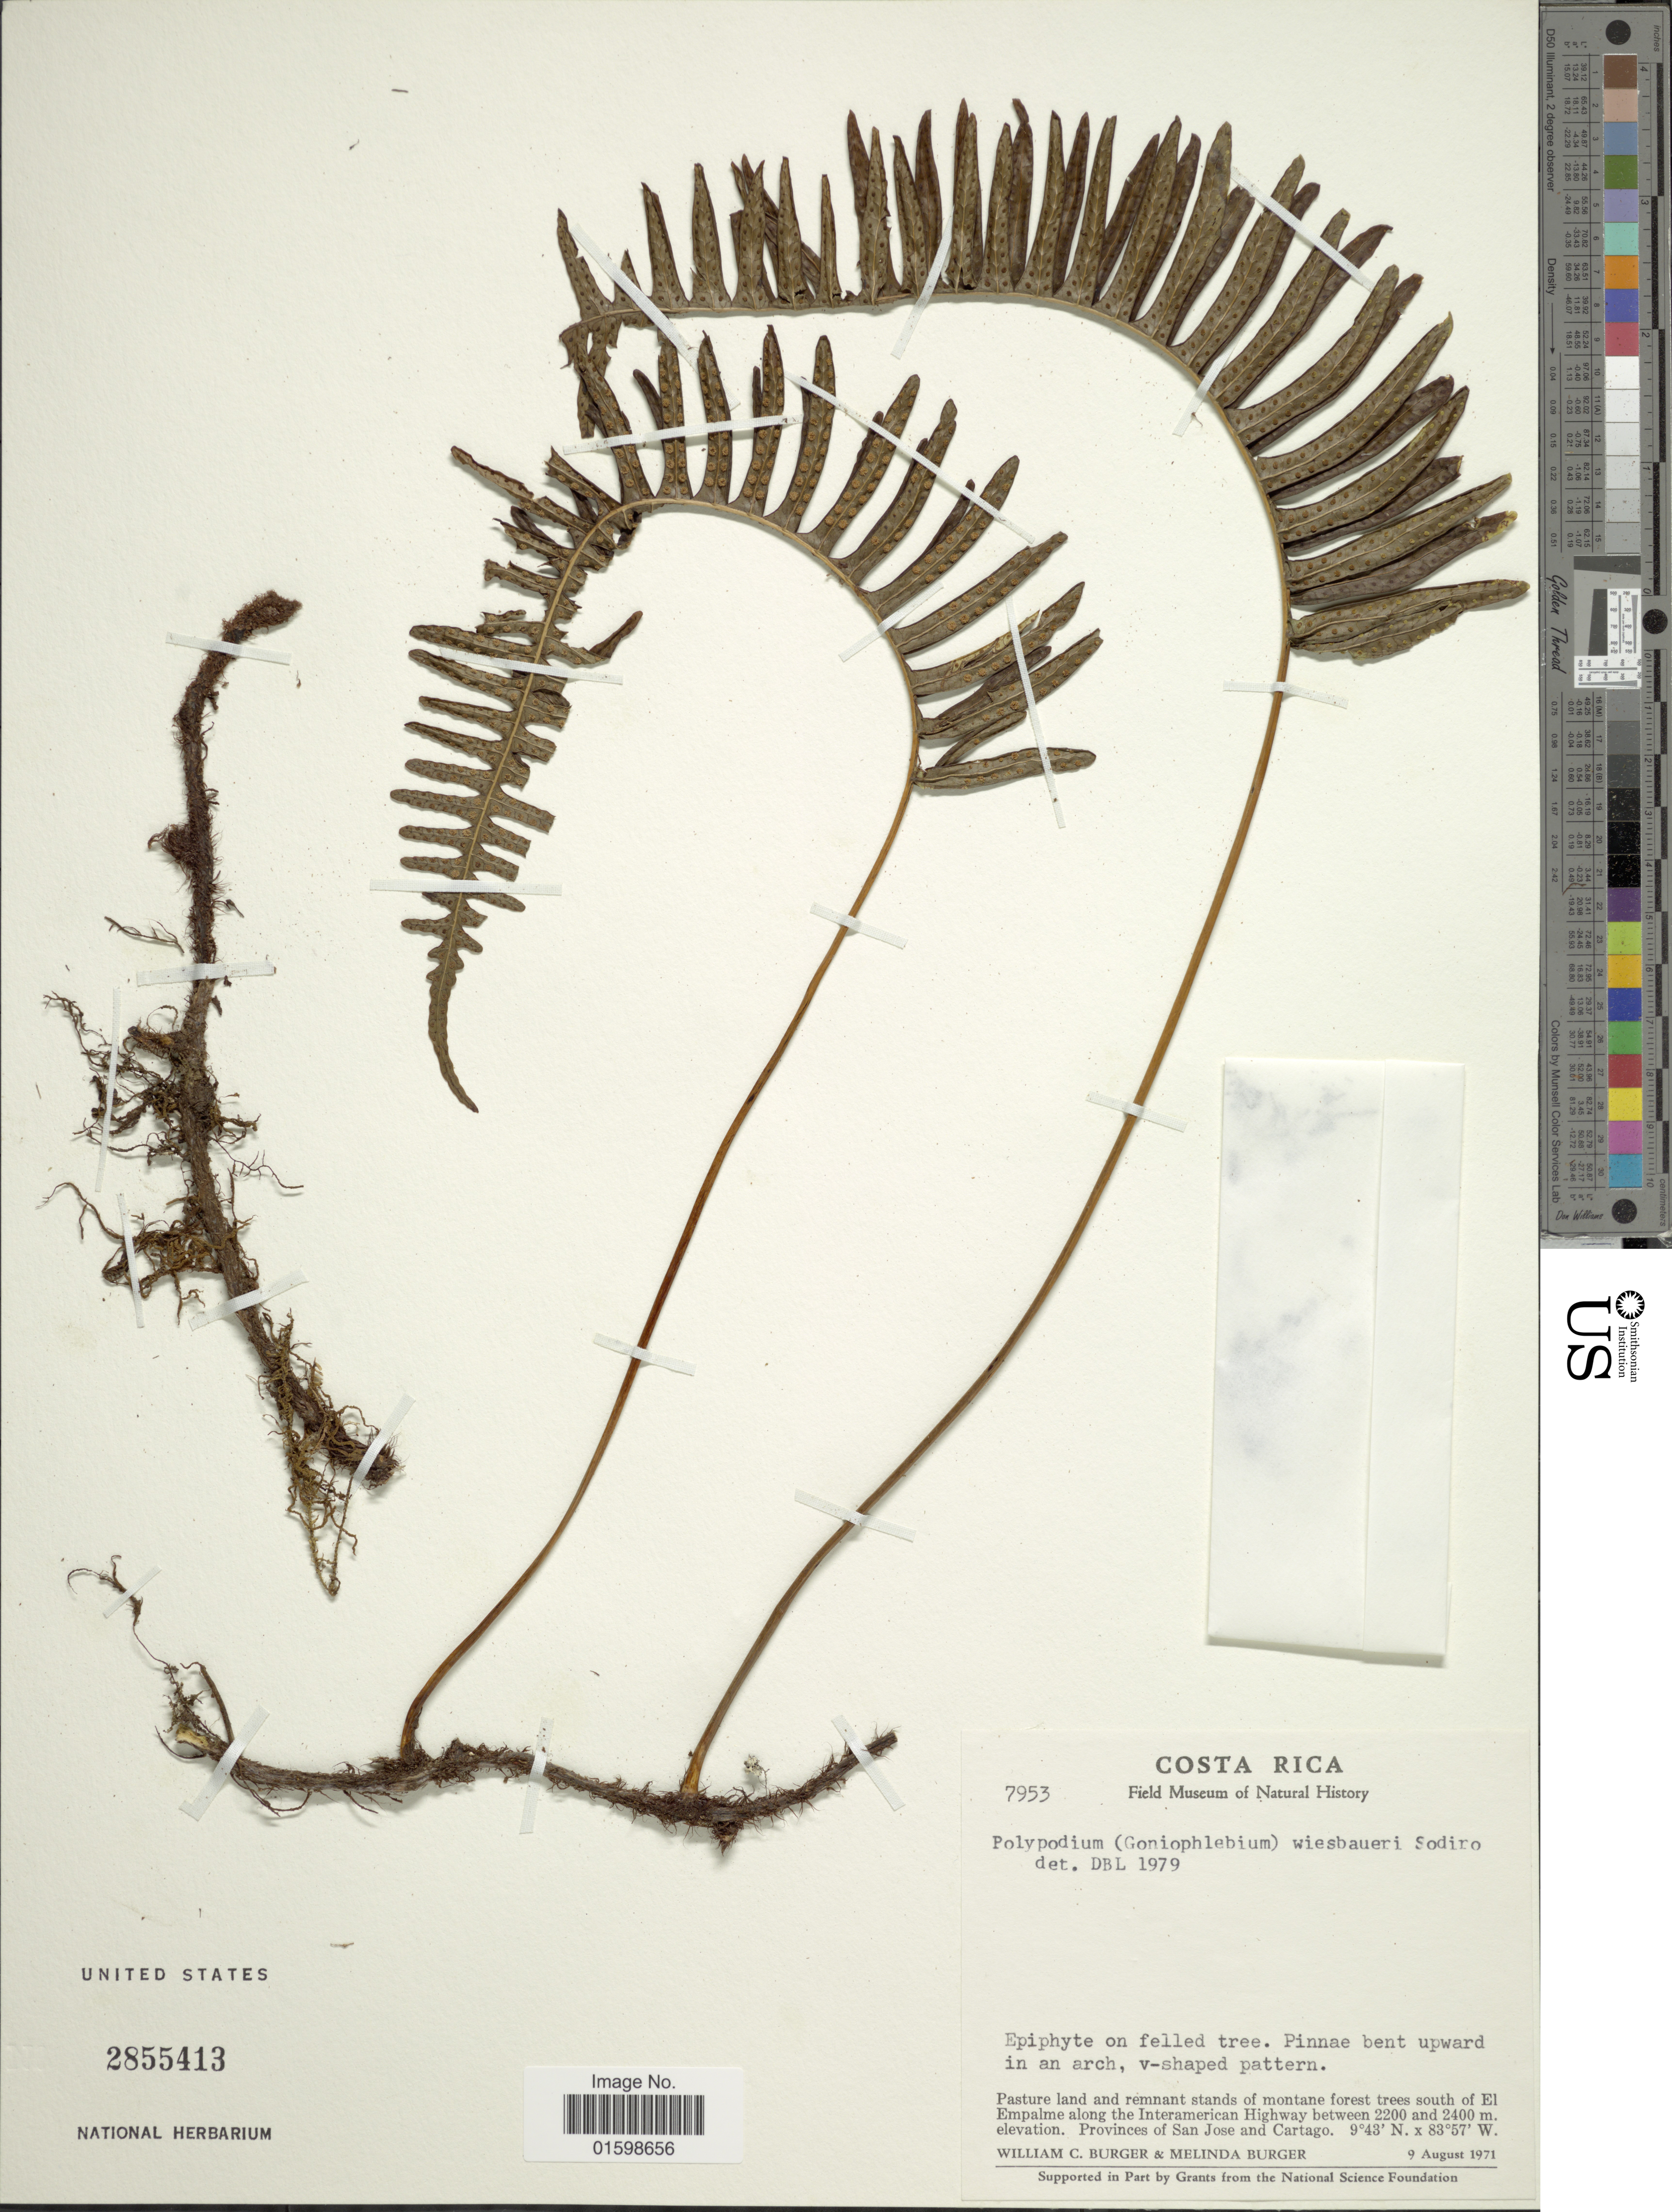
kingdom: Plantae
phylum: Tracheophyta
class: Polypodiopsida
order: Polypodiales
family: Polypodiaceae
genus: Pleopeltis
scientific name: Pleopeltis wiesbaurii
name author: (Sodiro) Lellinger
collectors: W. Burger & M. Burger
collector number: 7953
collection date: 1971-08-09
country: Costa Rica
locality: Pasture land and remnant stands of montane forest trees south of El Empalme along the Interamerican Highway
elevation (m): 2200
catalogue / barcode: US 2855413